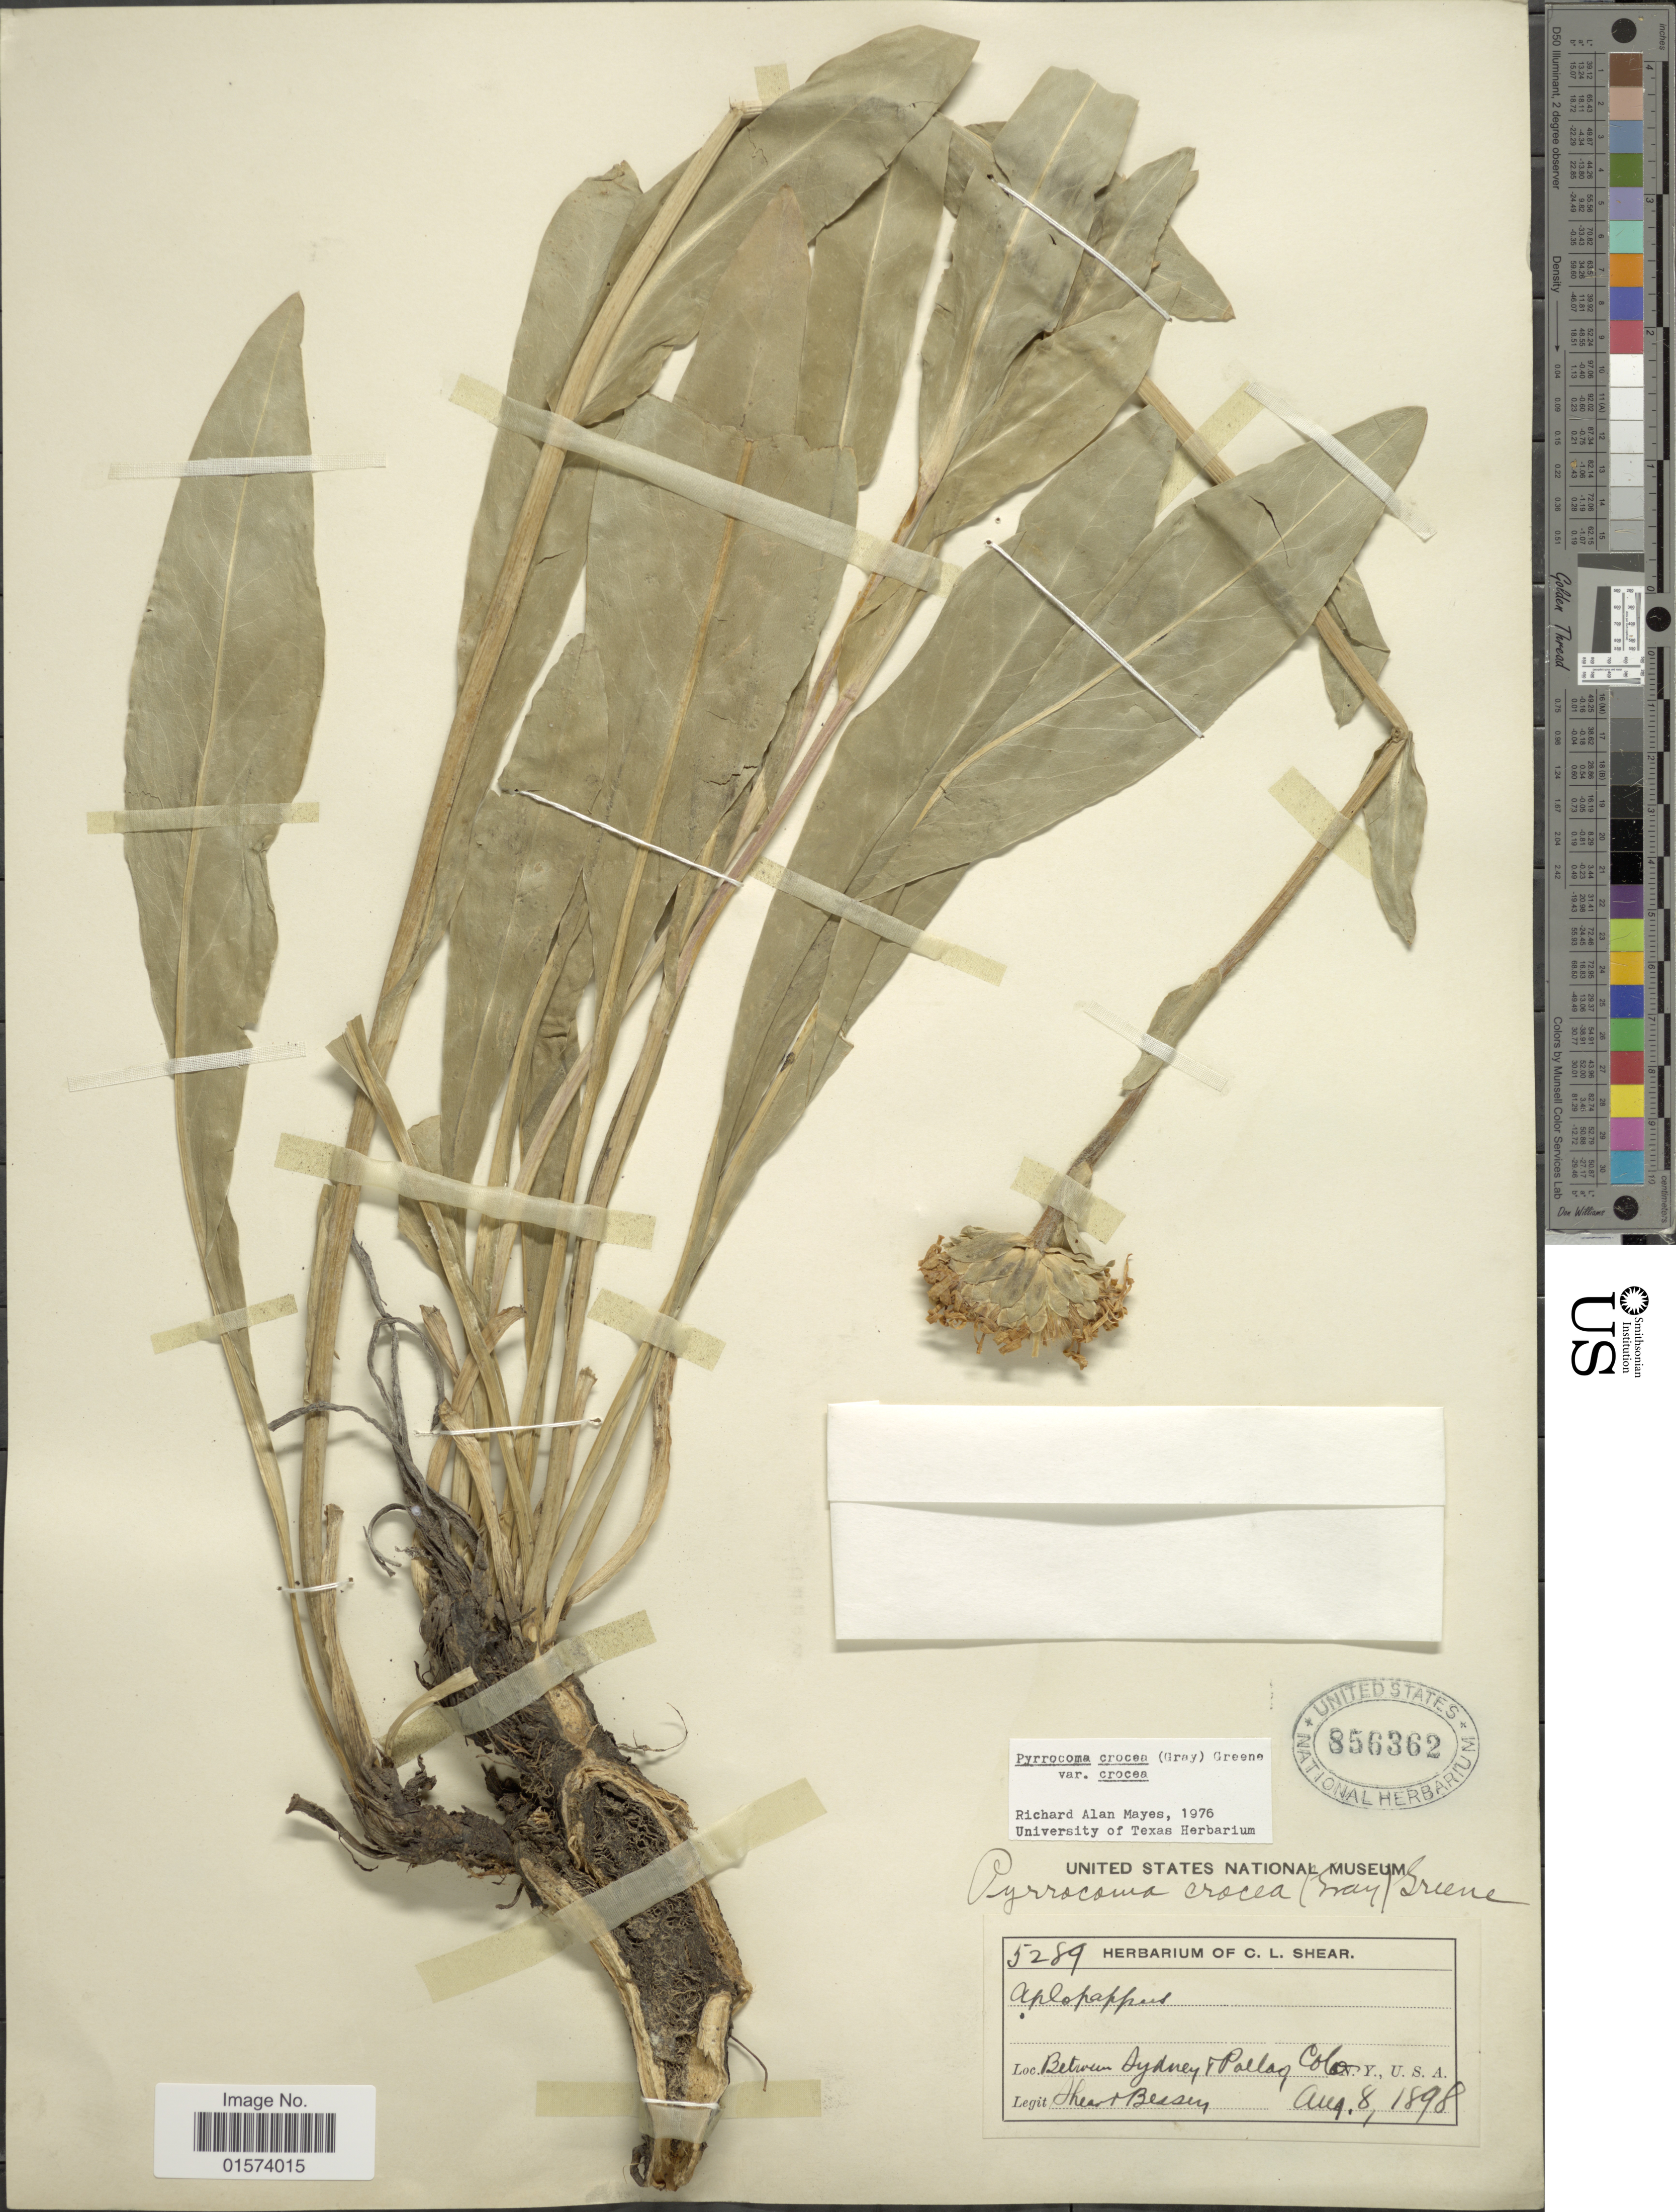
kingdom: Plantae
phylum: Tracheophyta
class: Magnoliopsida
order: Asterales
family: Asteraceae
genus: Pyrrocoma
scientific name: Pyrrocoma crocea var. crocea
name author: (A. Gray) Greene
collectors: -- Shear & -. Bessey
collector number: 5289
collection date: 1898-08-08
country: United States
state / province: Colorado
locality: Between Sydney + Pallas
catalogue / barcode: US 856362